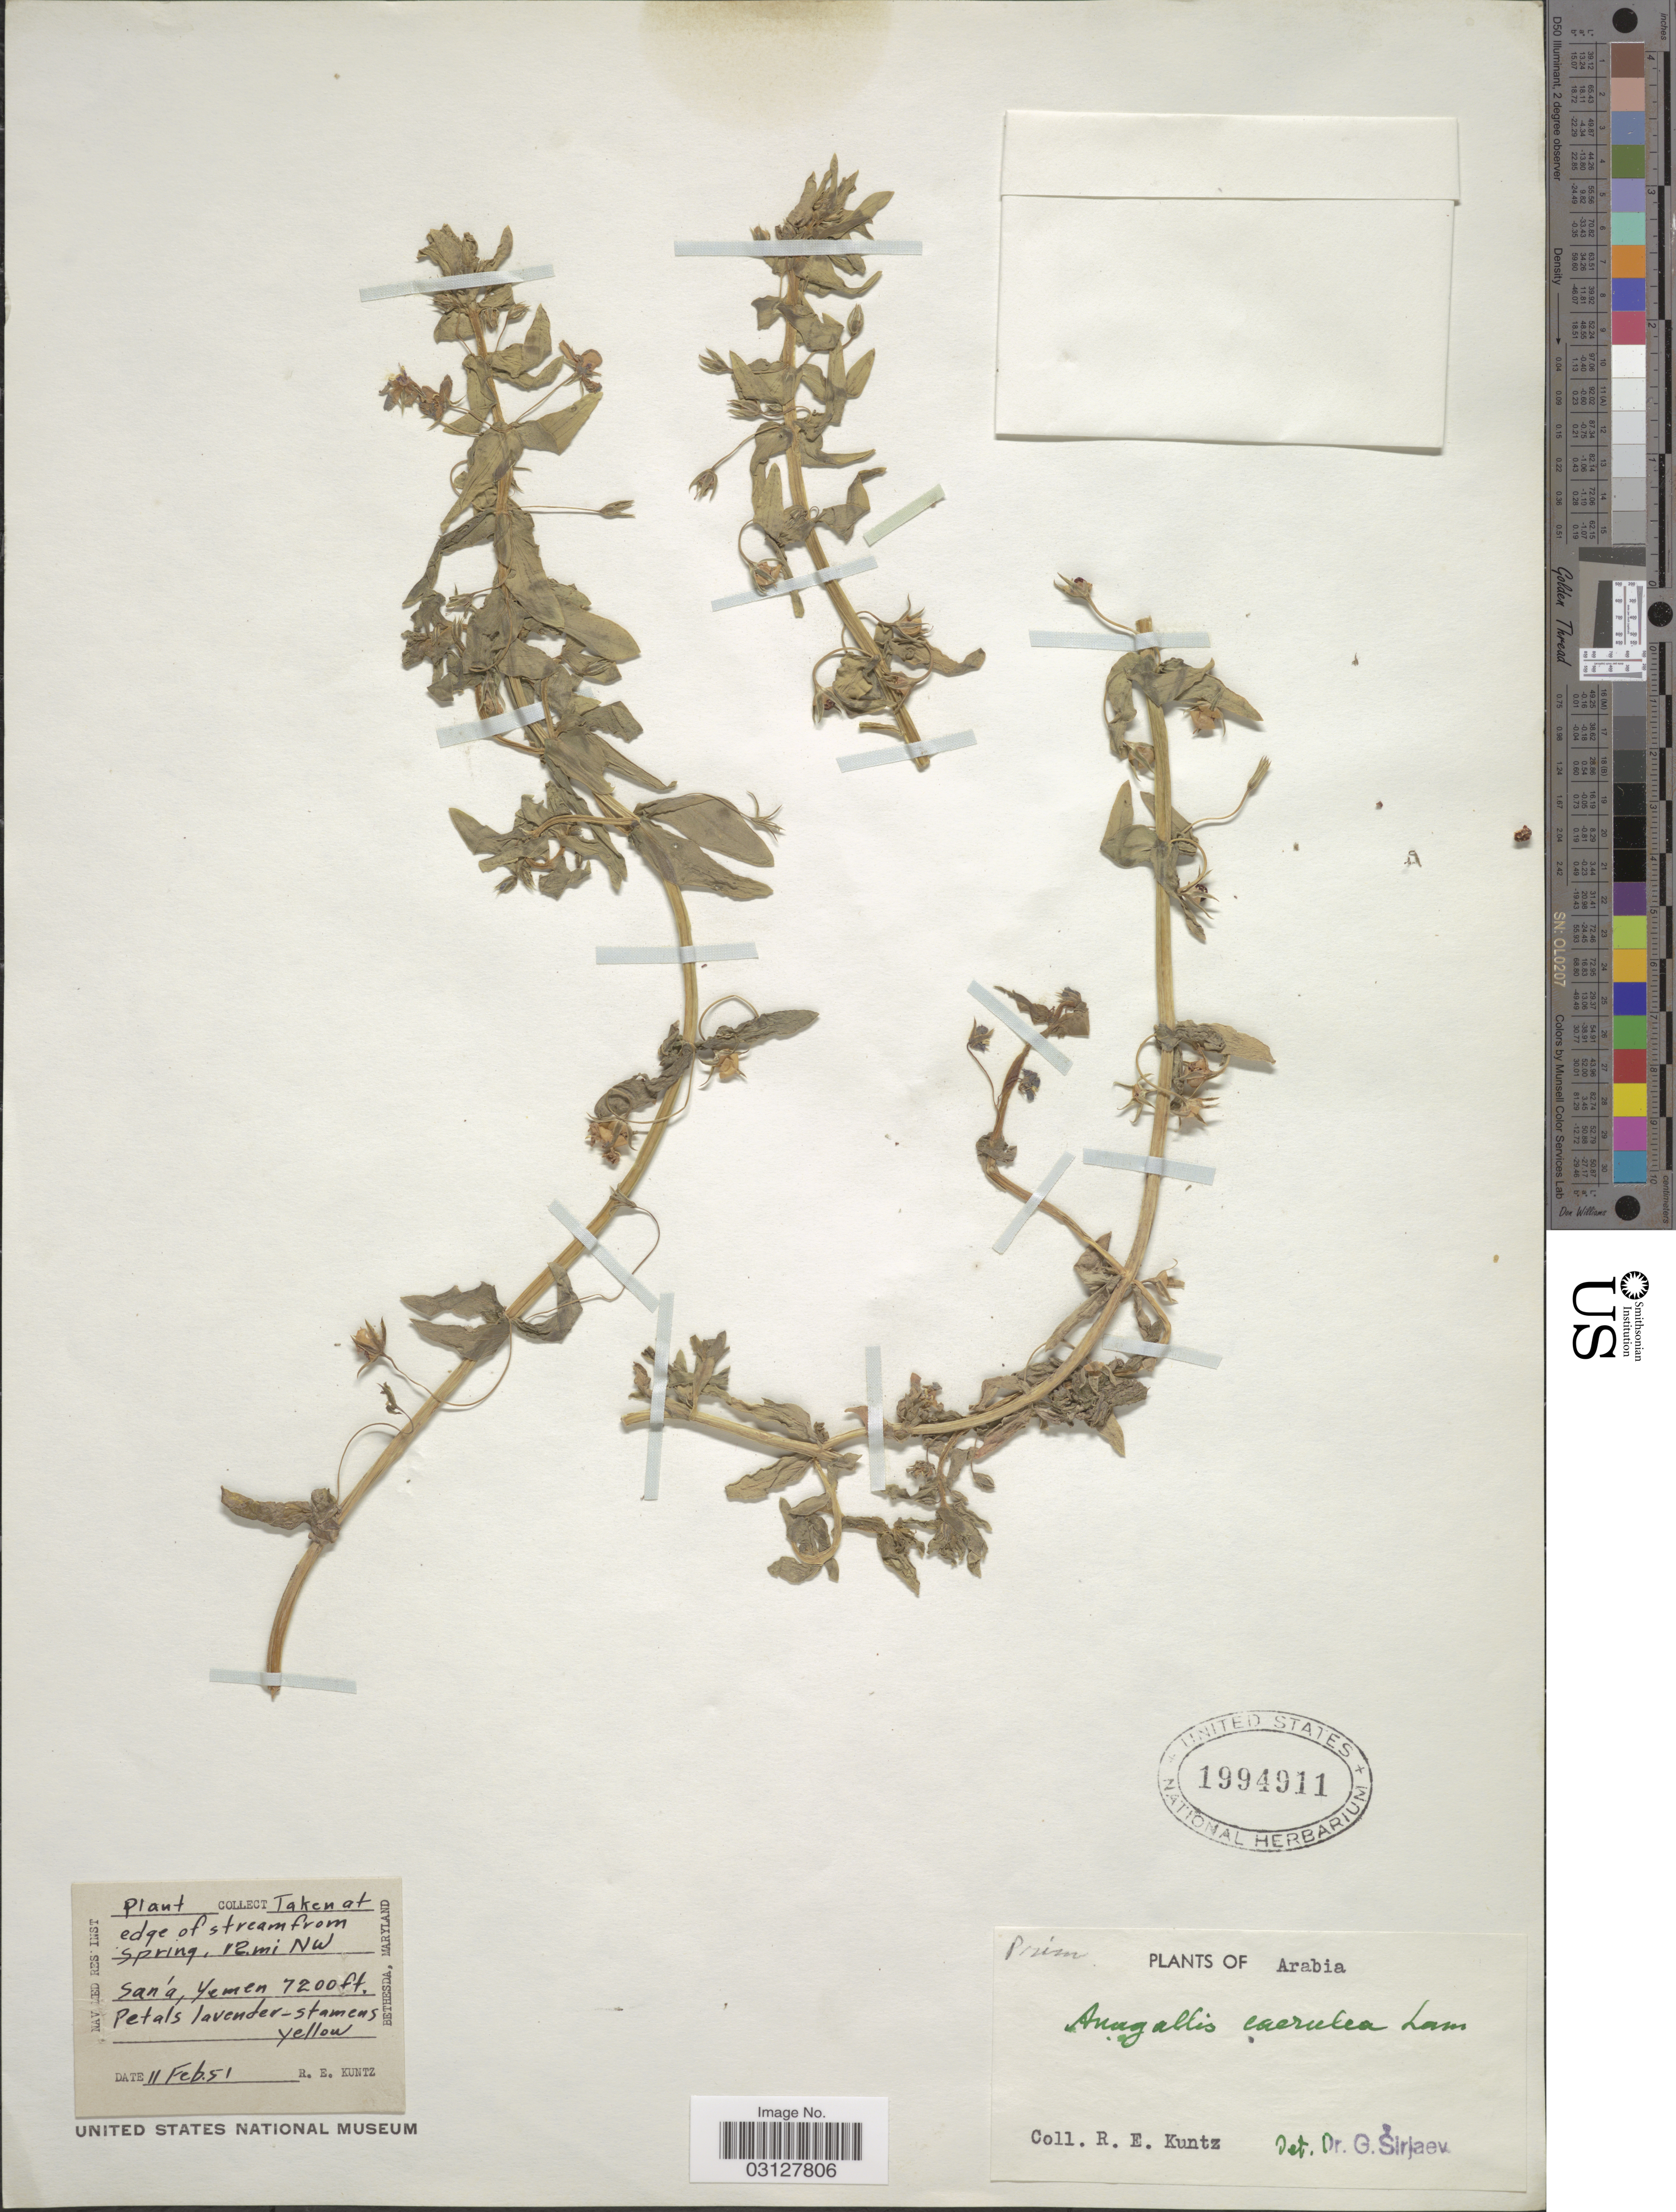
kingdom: Plantae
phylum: Tracheophyta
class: Magnoliopsida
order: Ericales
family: Primulaceae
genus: Anagallis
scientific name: Anagallis caerulea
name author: L.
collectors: R. E. Kuntz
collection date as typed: Transcribed d/m/y: 11/2/51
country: Yemen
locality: Taken at edge of stream from spring, 12 mi. NW Saná, Yemen. Arabia.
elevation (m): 2195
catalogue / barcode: US 1994911